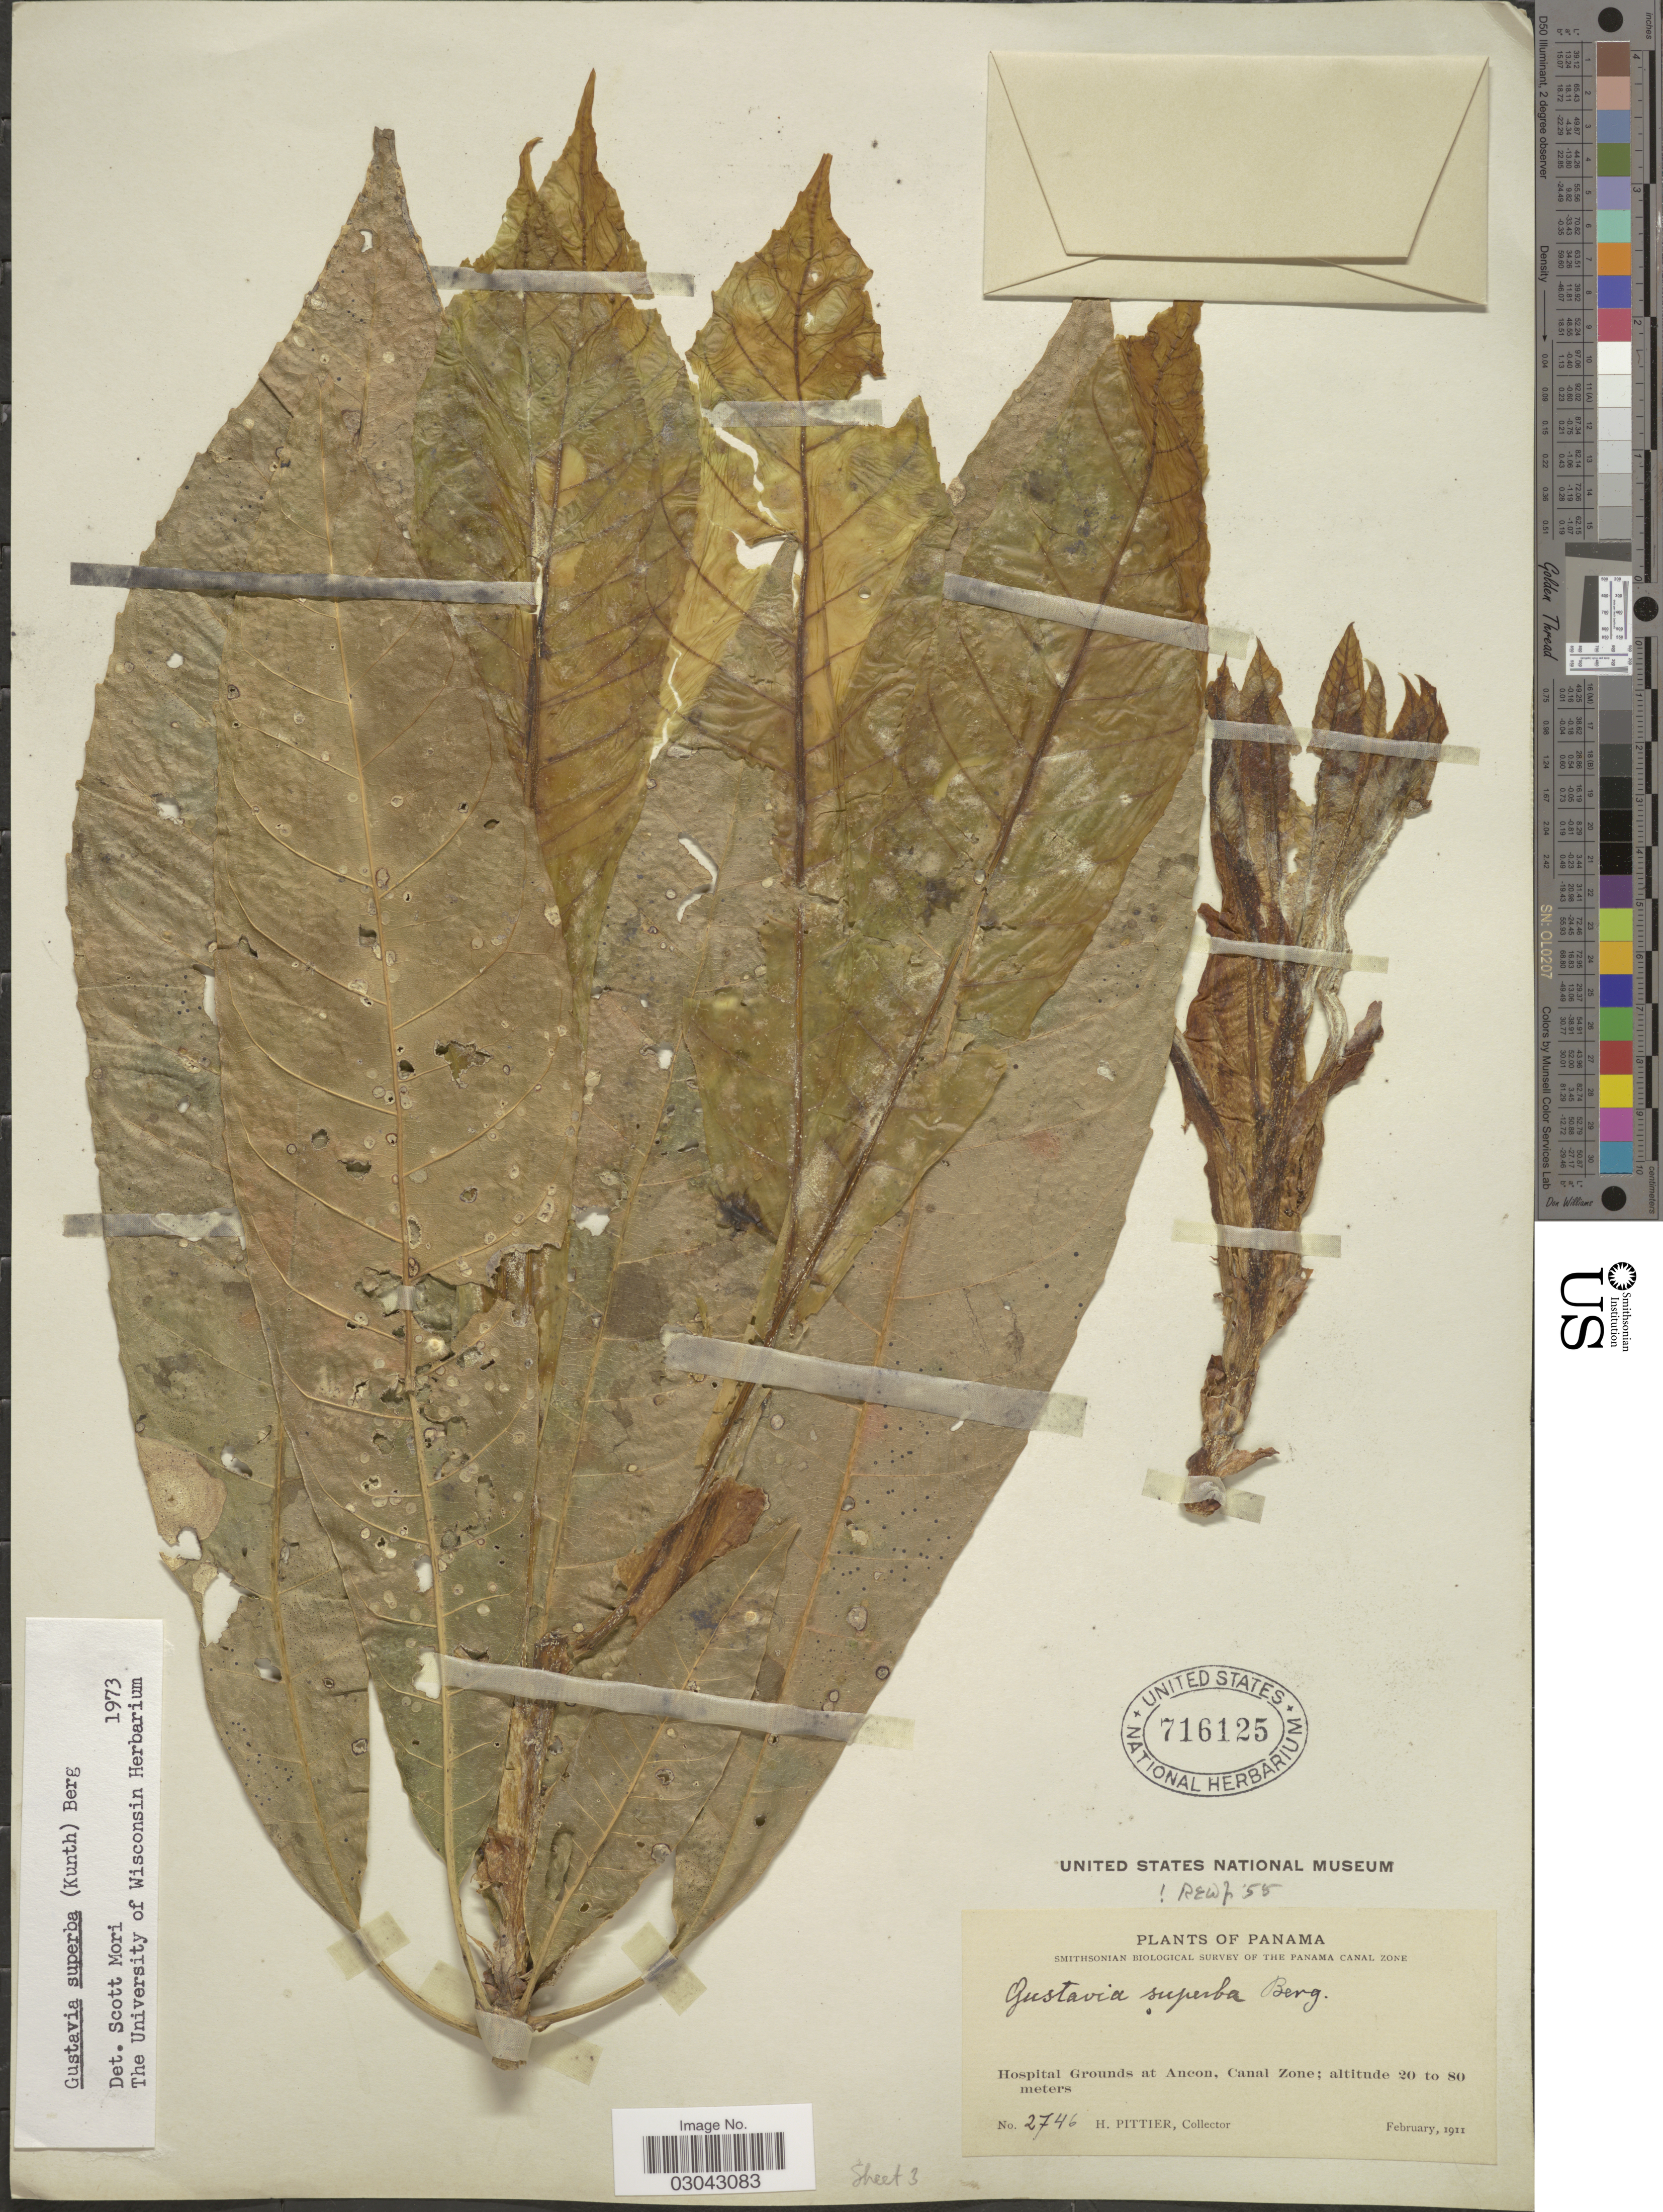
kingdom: Plantae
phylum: Tracheophyta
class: Magnoliopsida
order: Ericales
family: Lecythidaceae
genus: Gustavia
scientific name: Gustavia superba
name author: (Kunth) O. Berg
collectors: H. F. Pittier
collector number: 2746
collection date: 1911-02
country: Panama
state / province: Colón / Panamá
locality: Hospital Grounds at Ancon, Canal Zone.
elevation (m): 20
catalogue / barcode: US 716125